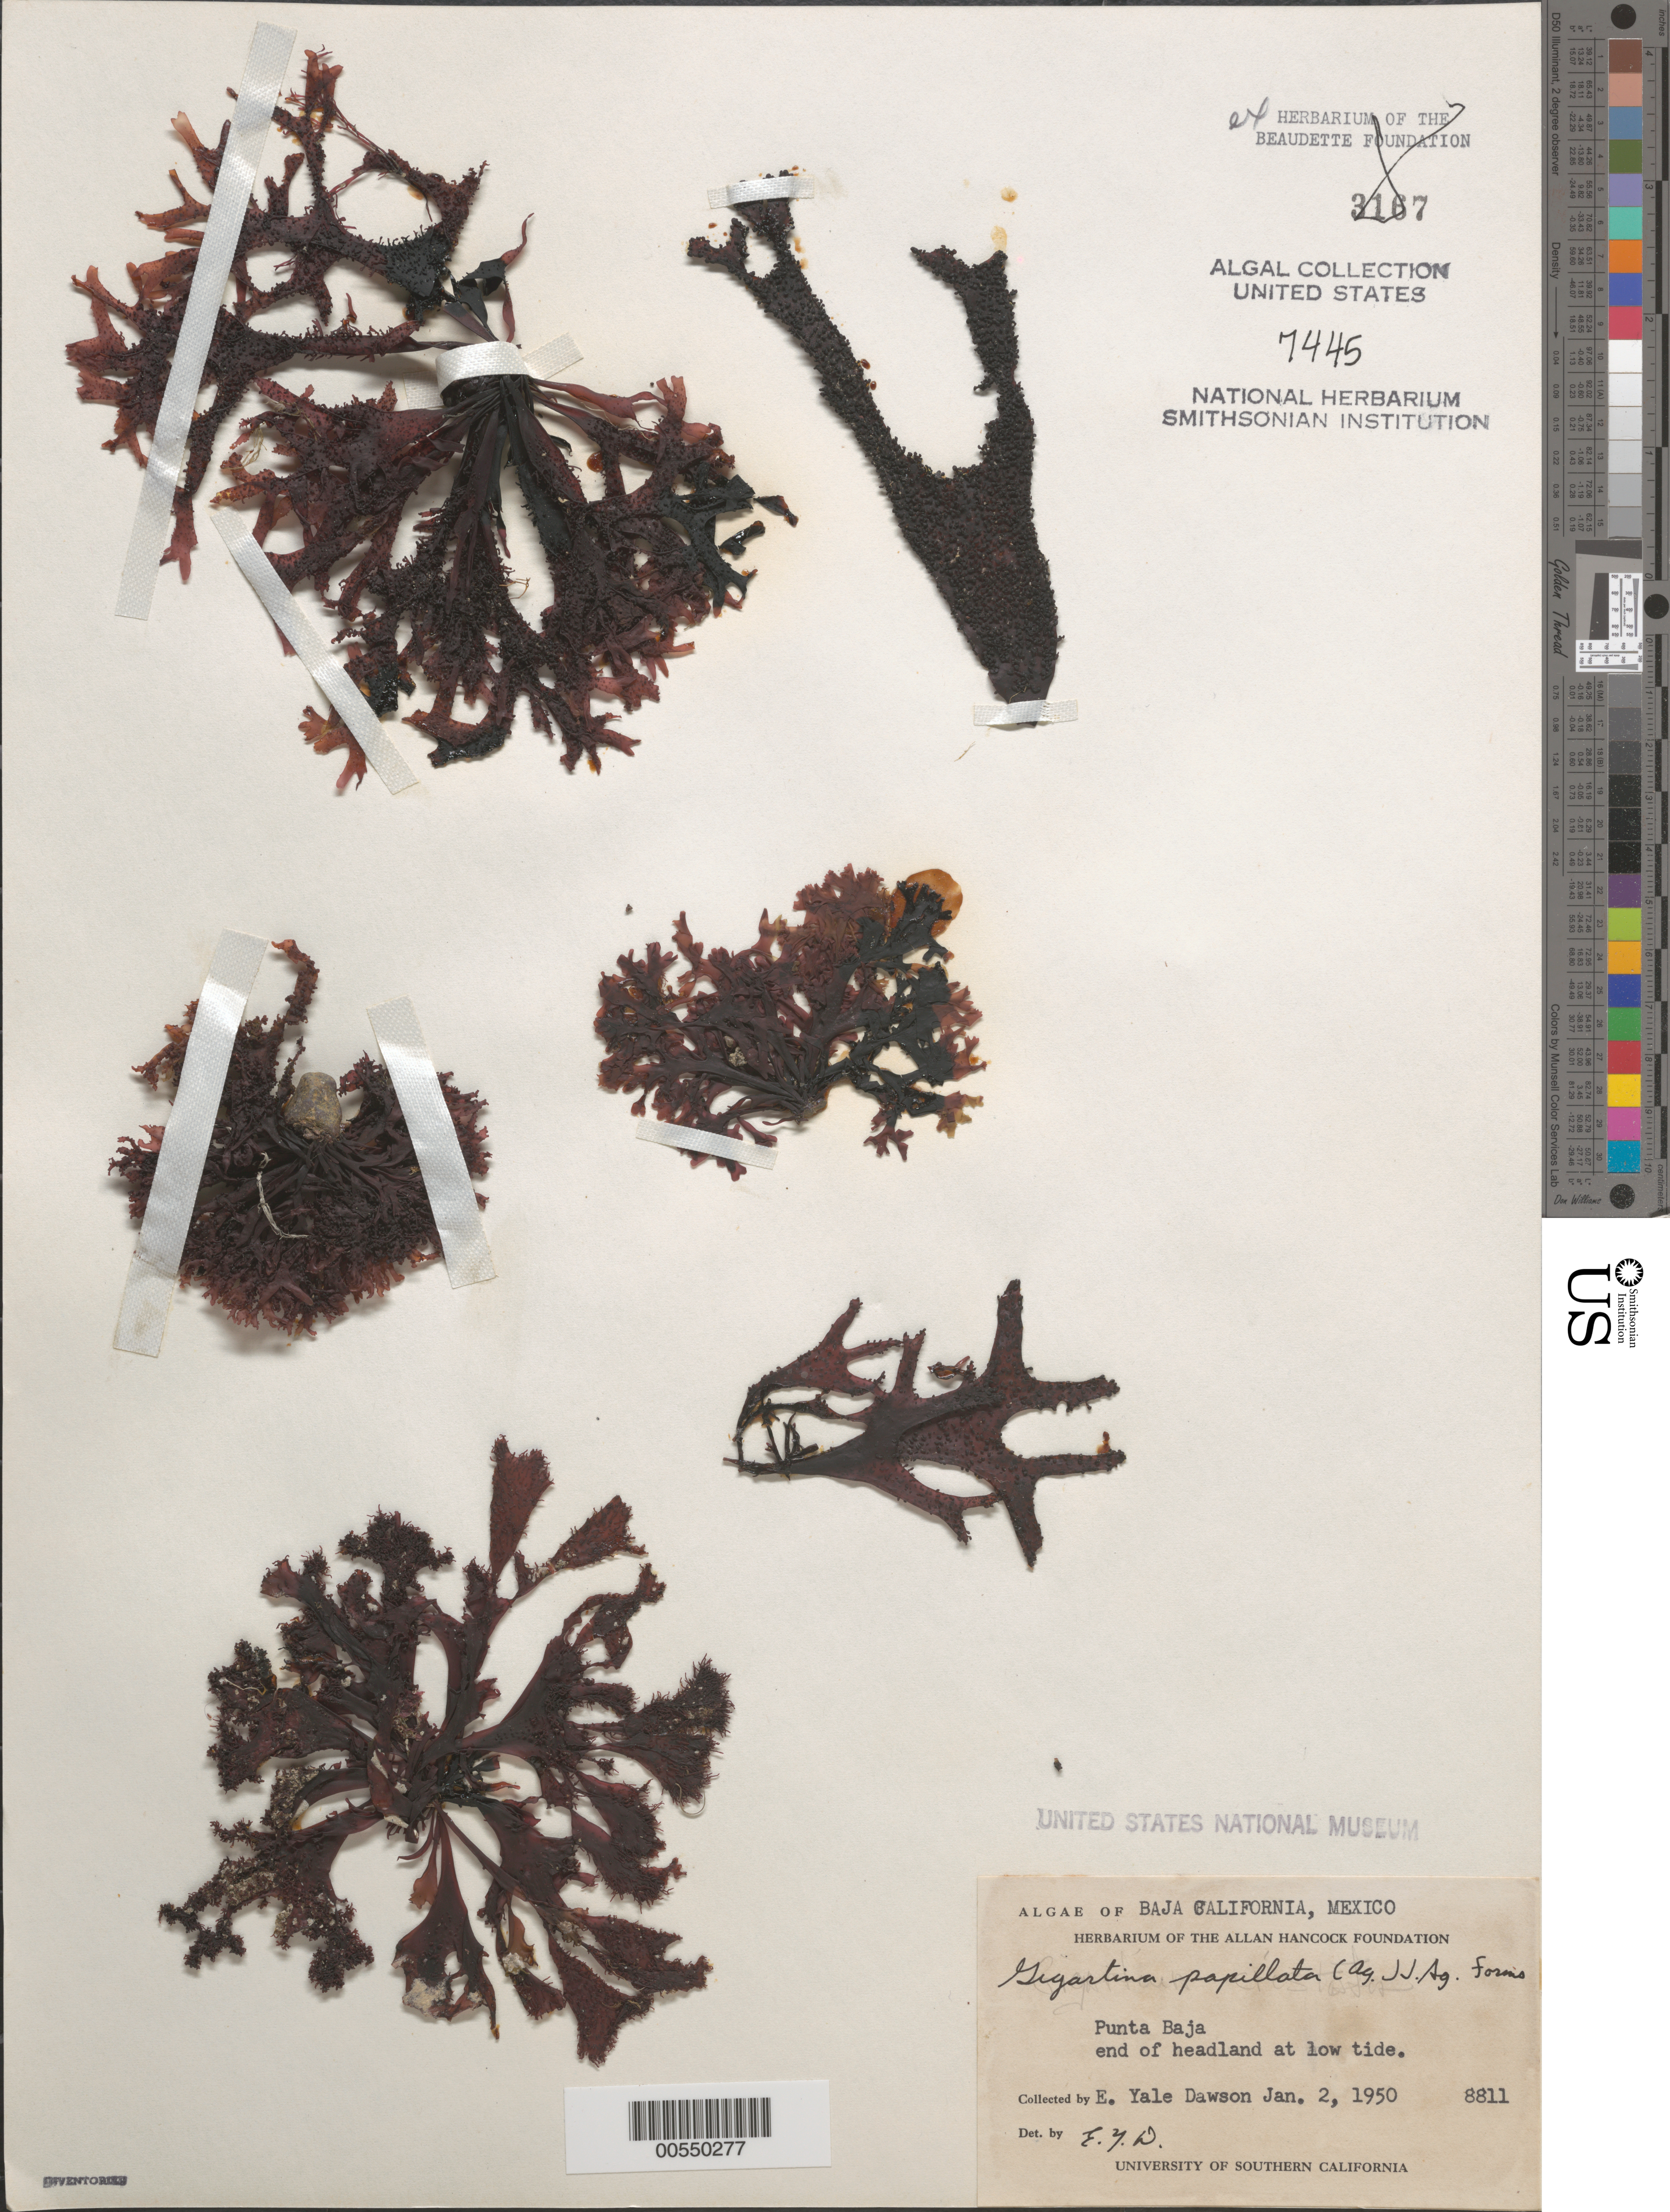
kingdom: Plantae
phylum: Rhodophyta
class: Florideophyceae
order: Gigartinales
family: Phyllophoraceae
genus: Mastocarpus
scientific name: Mastocarpus papillatus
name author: (C. Agardh) Kütz.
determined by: Algae name updating Project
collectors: E. Y. Dawson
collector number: EYD 8811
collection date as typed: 02 Jan 1950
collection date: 1950-01-02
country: Mexico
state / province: Baja California Norte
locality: Punta Baja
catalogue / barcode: US 7445